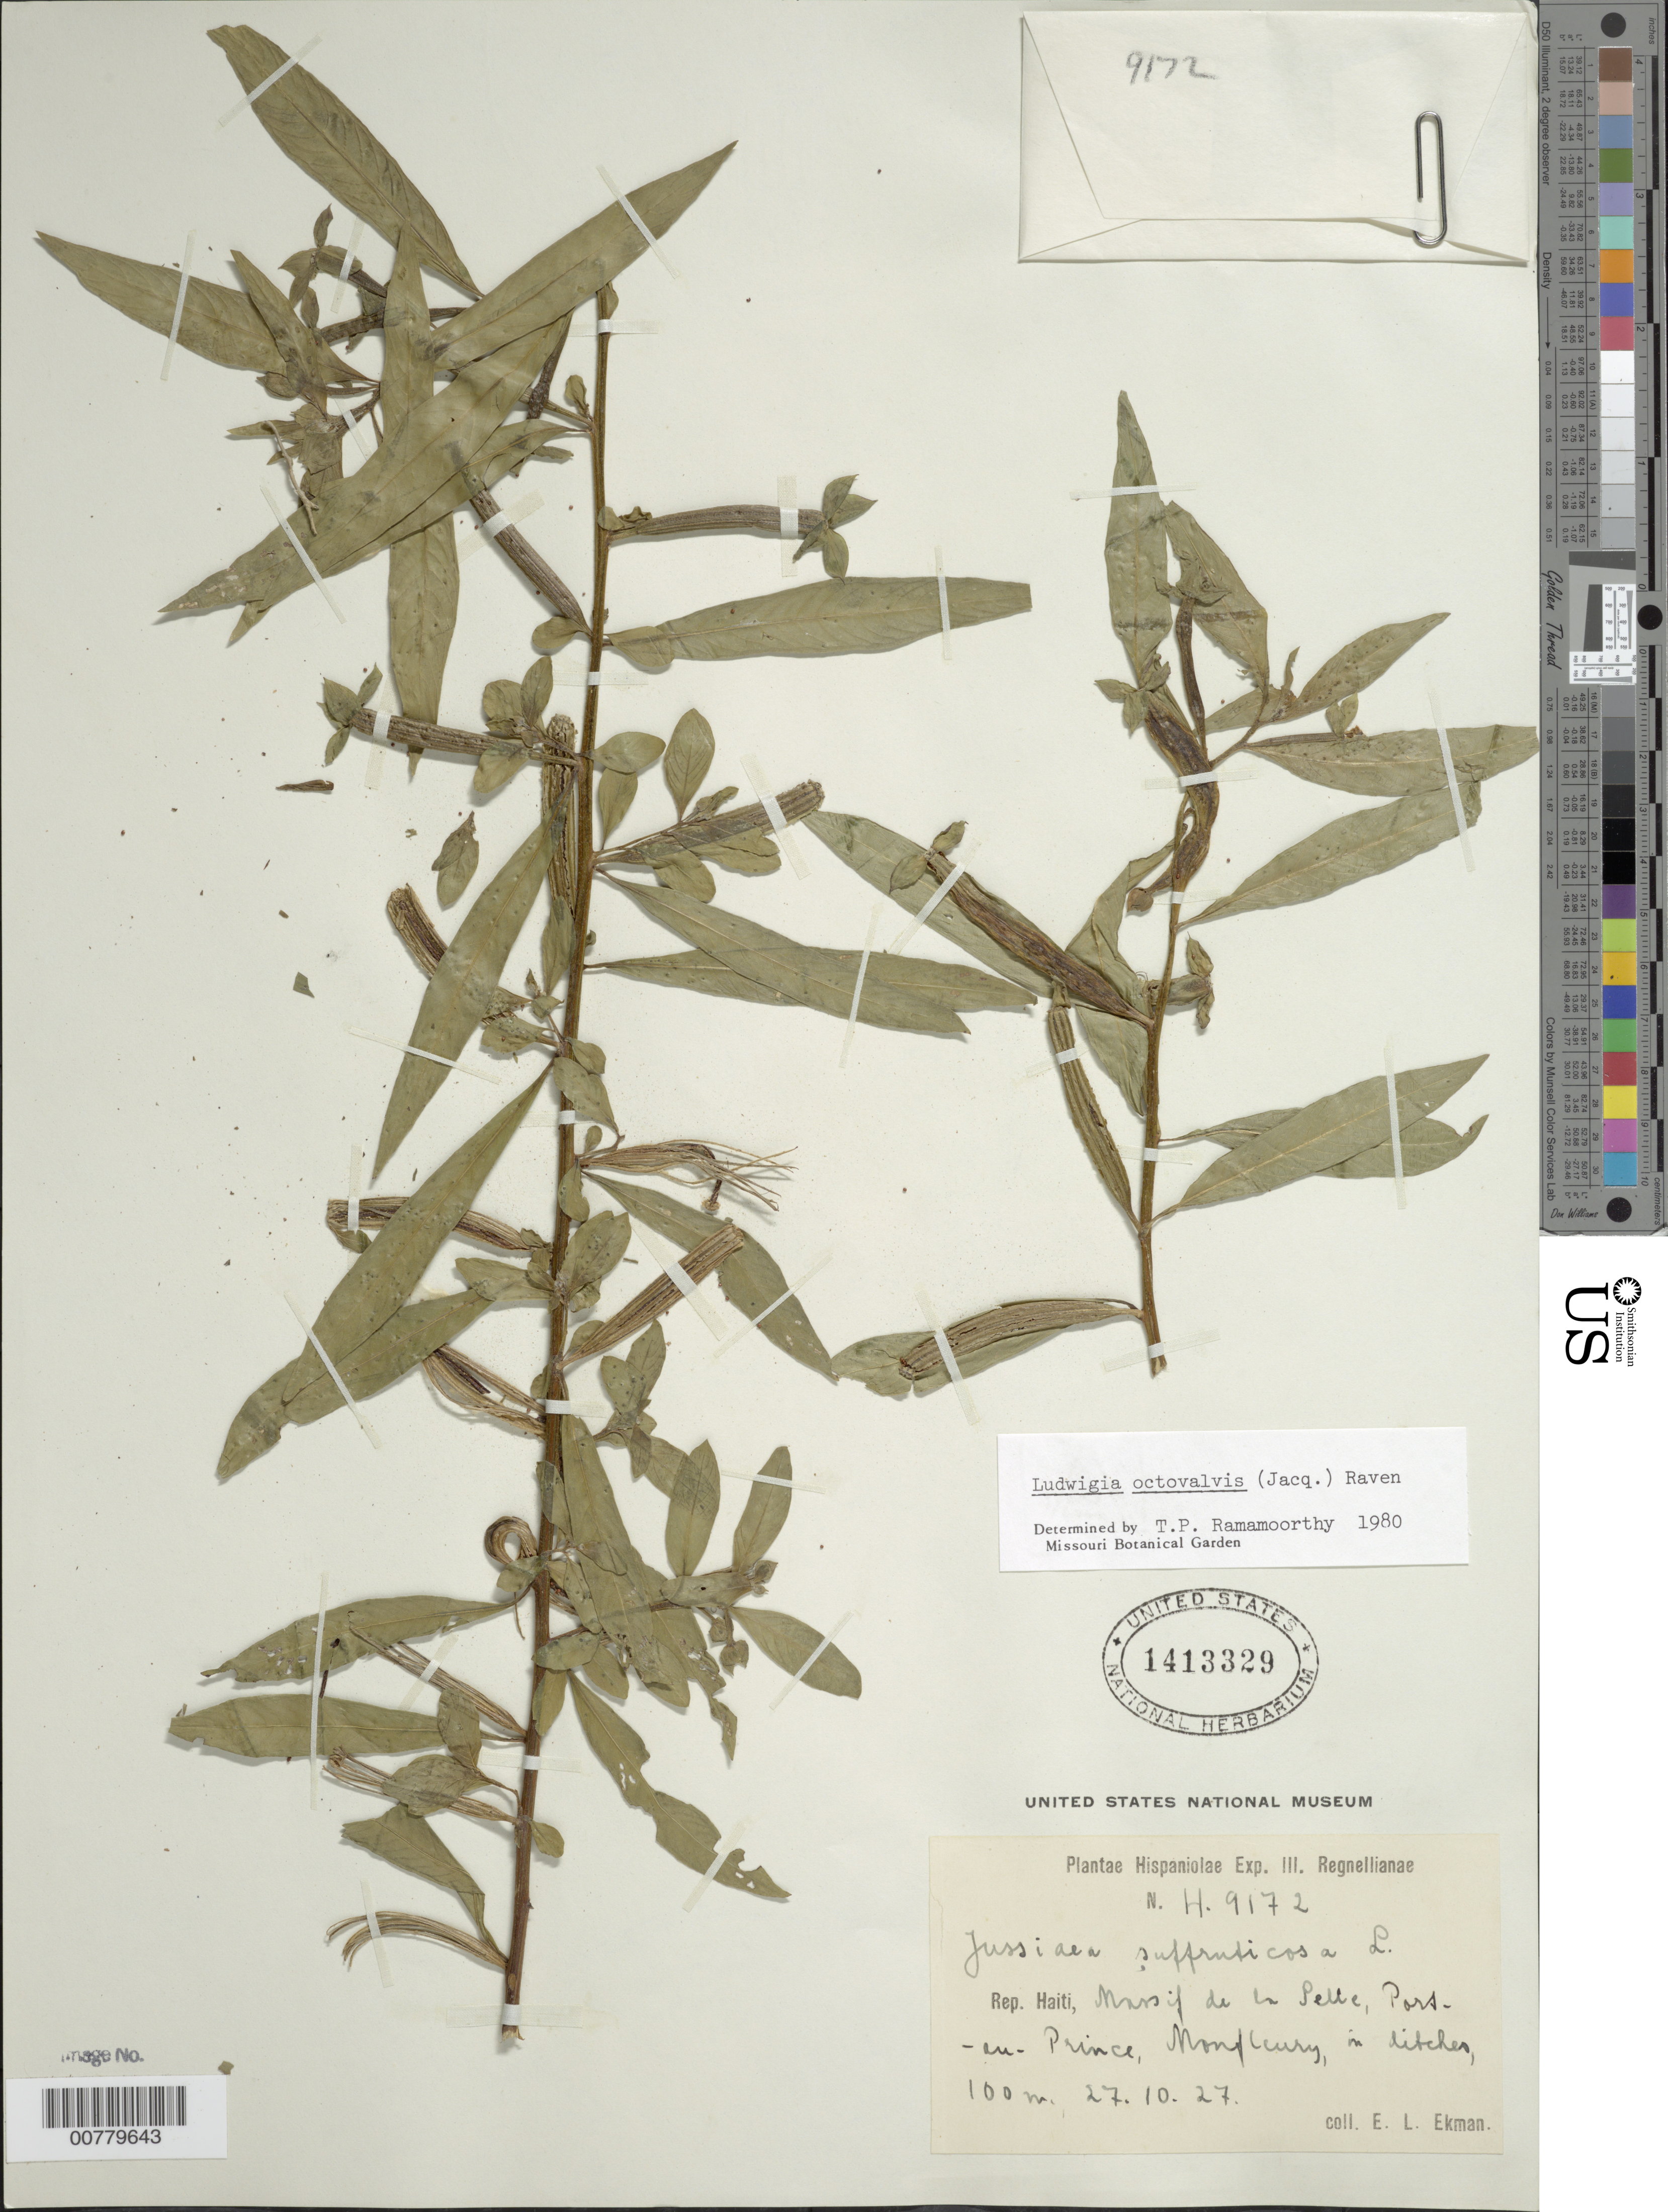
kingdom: Plantae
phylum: Tracheophyta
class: Magnoliopsida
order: Myrtales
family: Onagraceae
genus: Ludwigia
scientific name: Ludwigia octovalvis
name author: (Jacq.) P.H. Raven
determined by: Ramamoorthy, T. P.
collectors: E. L. Ekman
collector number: H 9172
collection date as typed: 27 Oct 1927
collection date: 1927-10-27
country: Haiti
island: Hispaniola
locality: Massif de la Selle, Port-au-Prince, Manfleury.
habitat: In thickets.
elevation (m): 100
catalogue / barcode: US 1413329